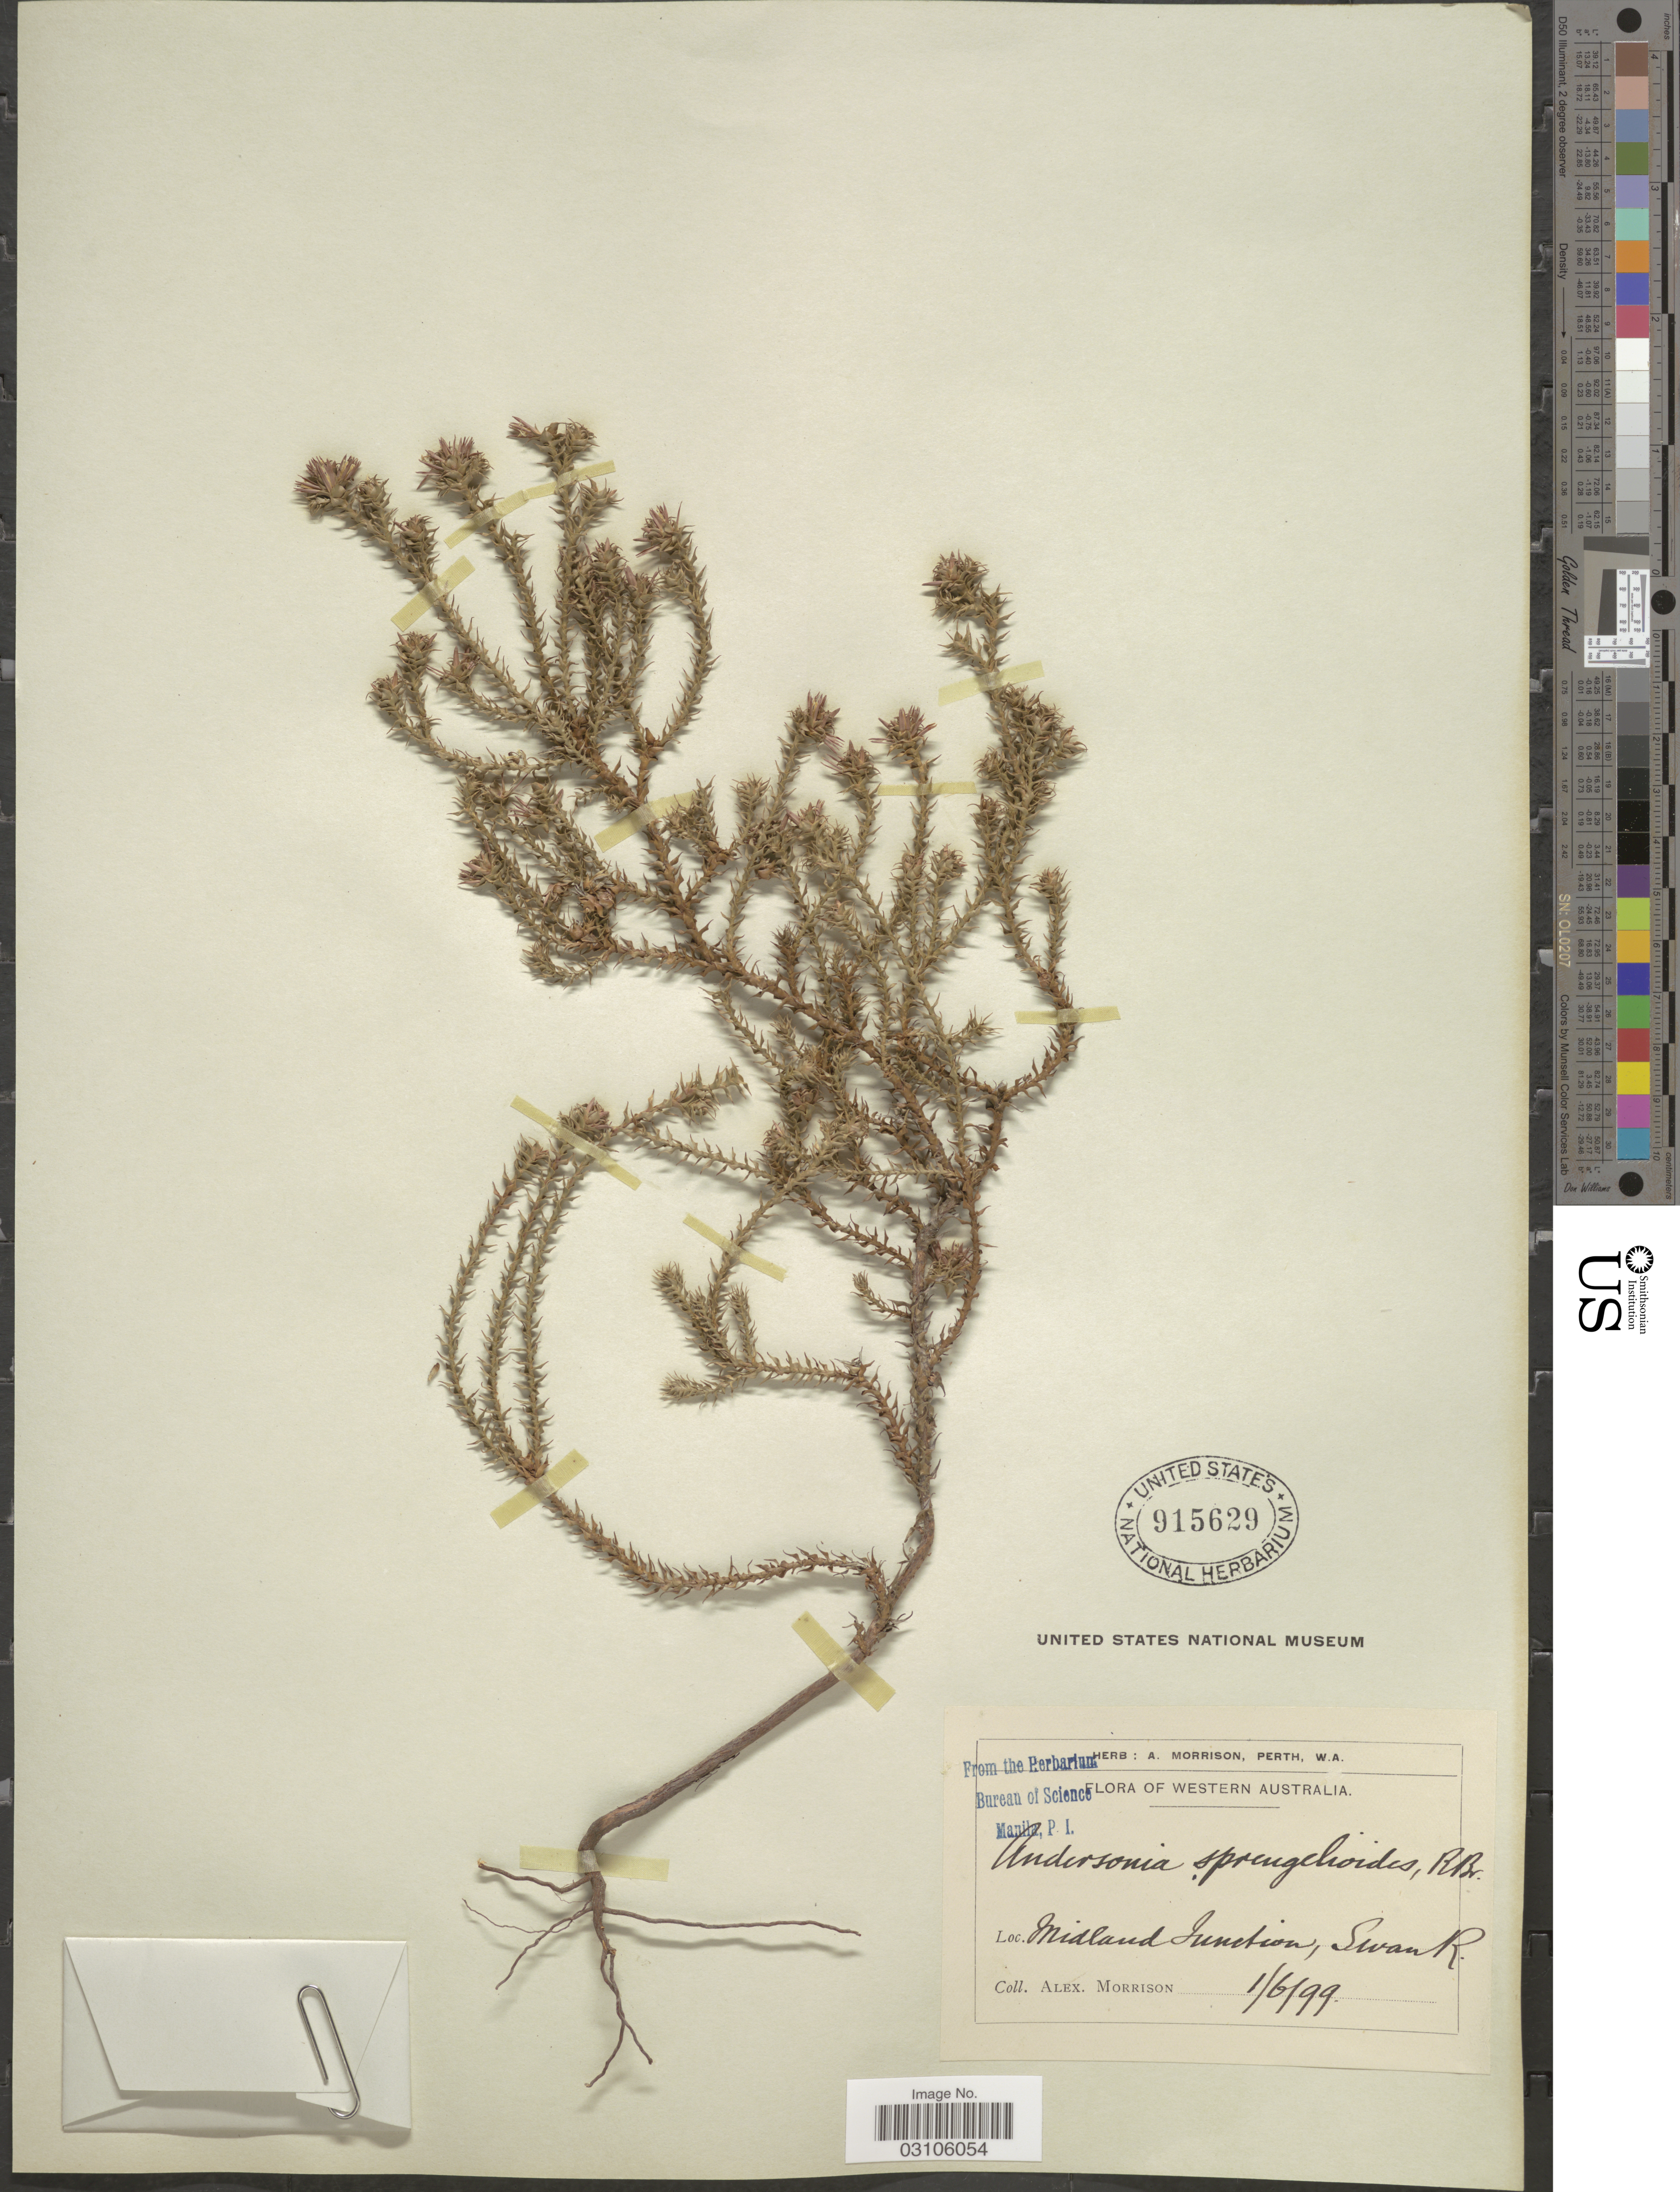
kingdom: Plantae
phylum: Tracheophyta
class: Magnoliopsida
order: Ericales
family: Ericaceae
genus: Andersonia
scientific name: Andersonia sprengelioides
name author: R. Br.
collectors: A. Morrison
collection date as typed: Transcribed d/m/y: 1/6/99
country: Australia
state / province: Western Australia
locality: Midland Junction, Swan R.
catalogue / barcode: US 915629